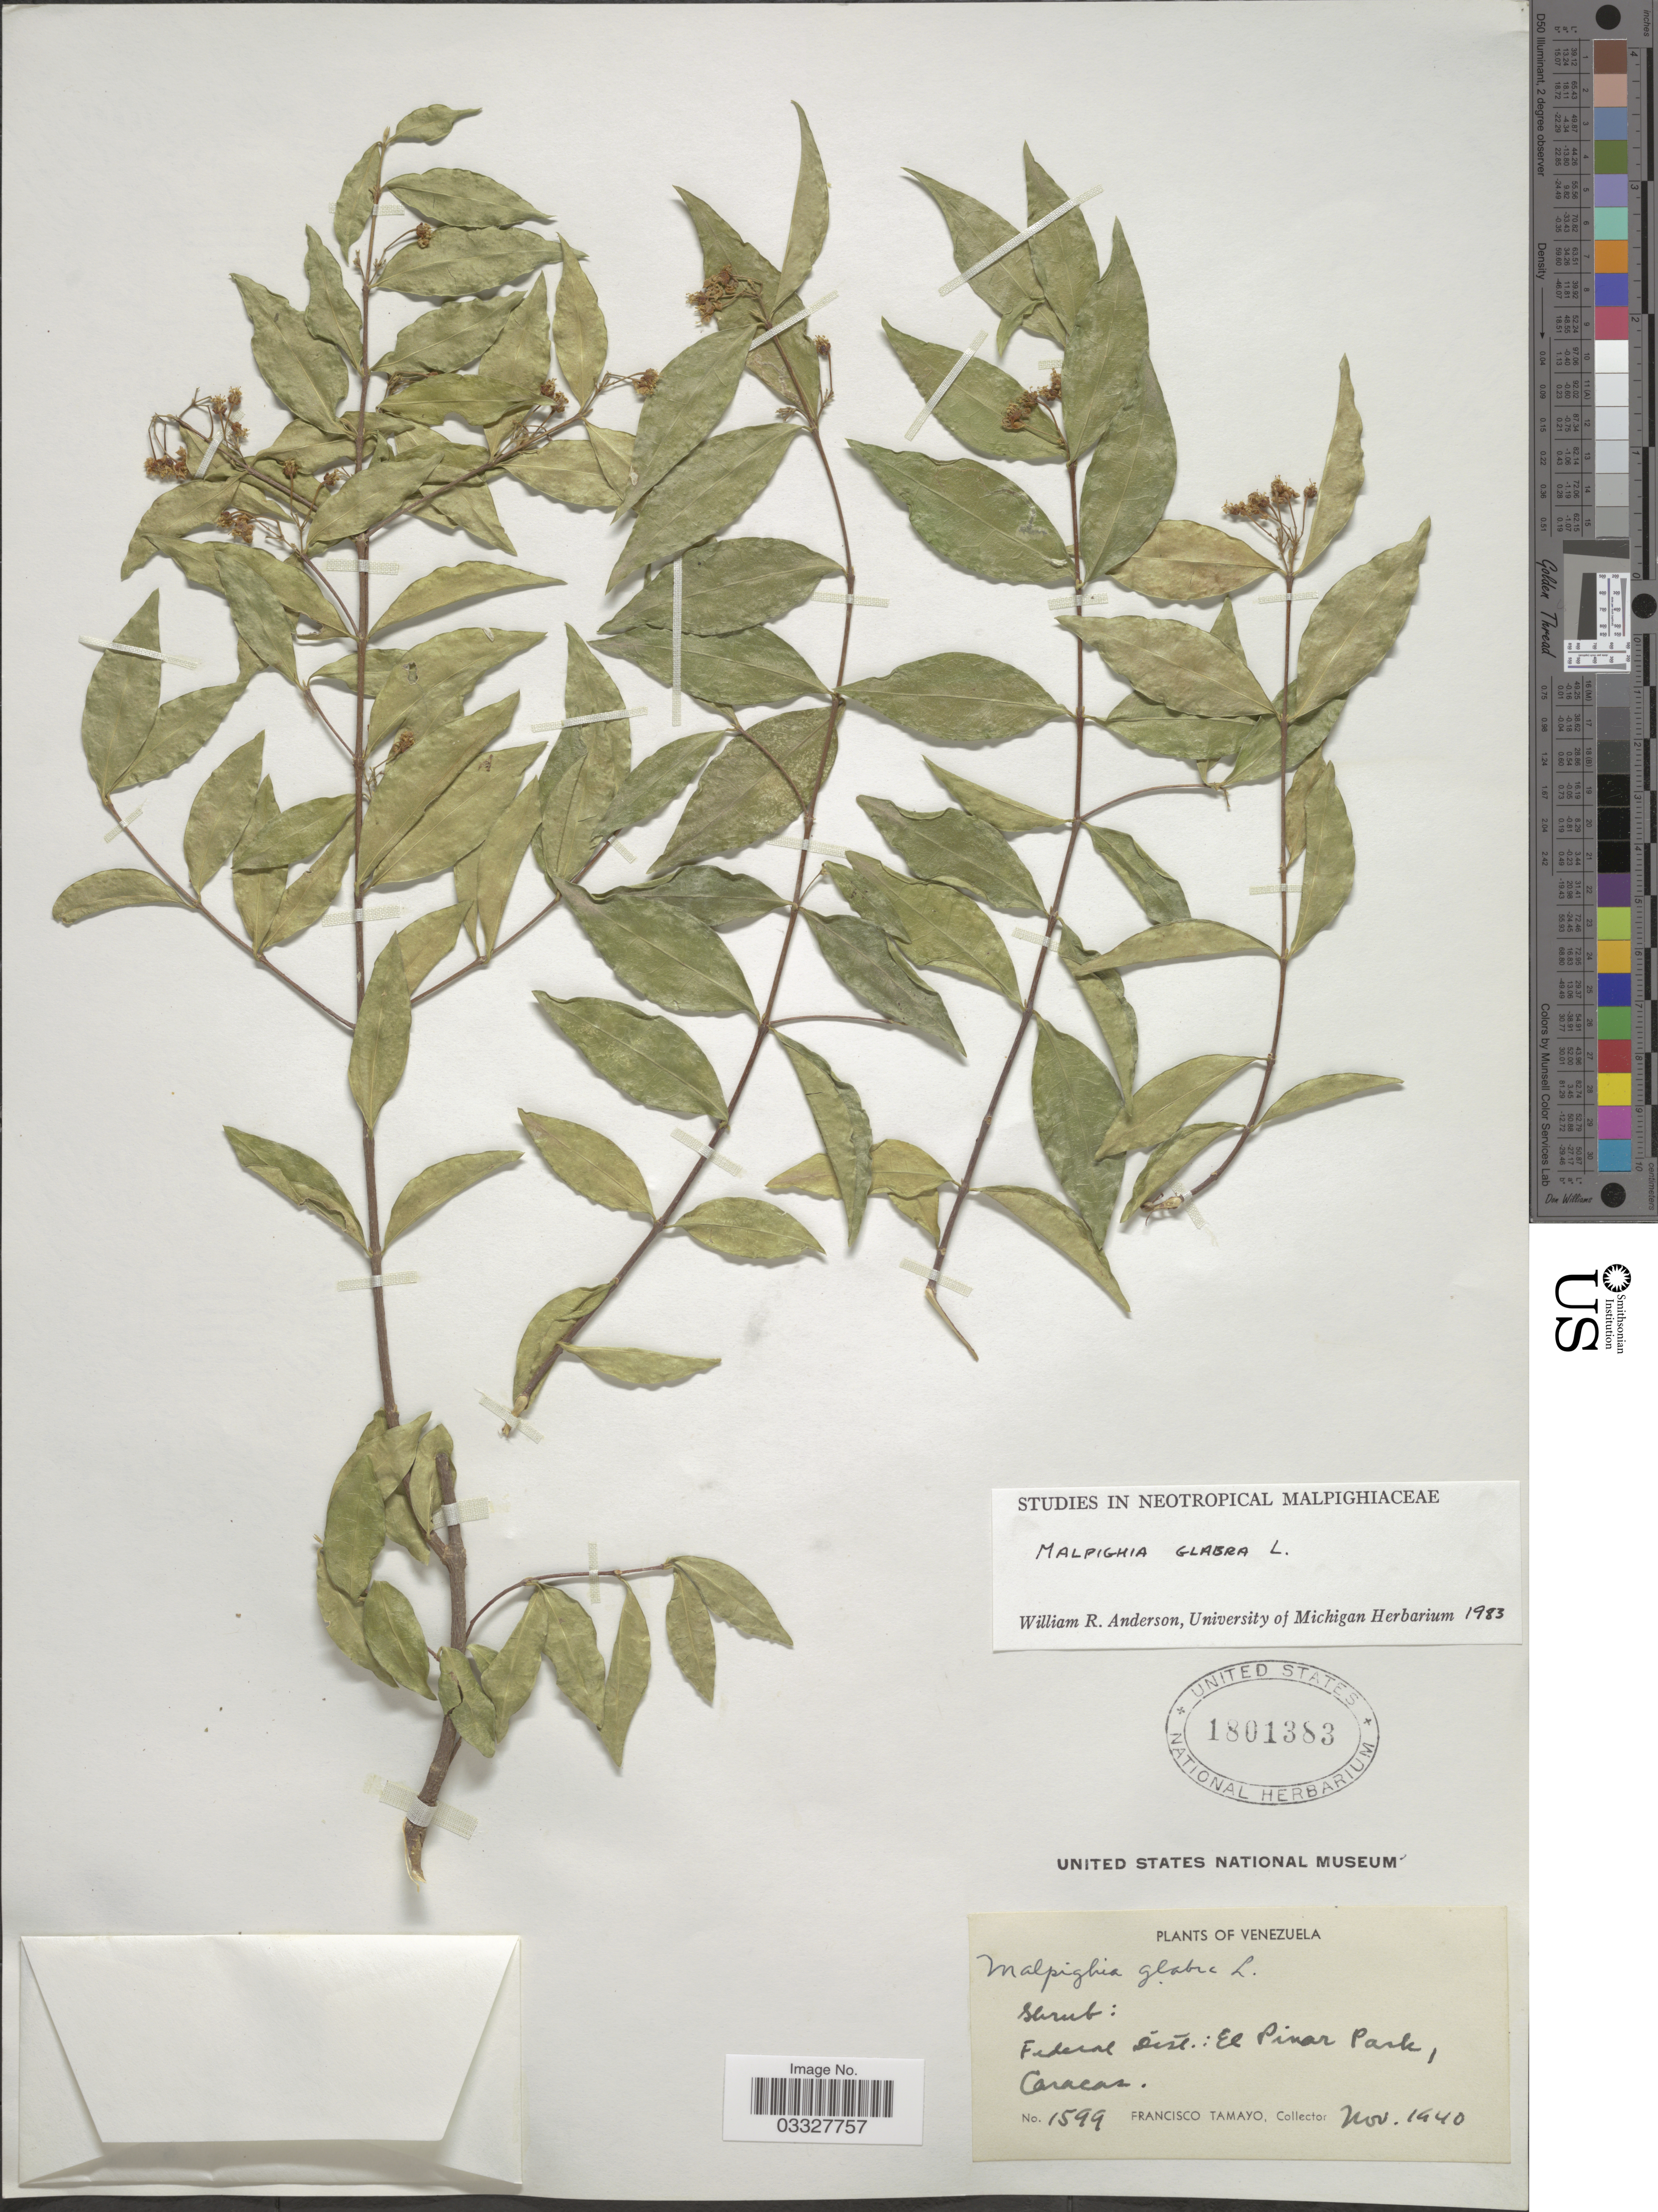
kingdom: Plantae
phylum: Tracheophyta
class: Magnoliopsida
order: Malpighiales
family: Malpighiaceae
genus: Malpighia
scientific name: Malpighia glabra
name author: L.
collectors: F. Tamayo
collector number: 1599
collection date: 1940-11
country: Venezuela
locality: Federal Dist.: El Pinar Park, Caracas.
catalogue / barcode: US 1801383